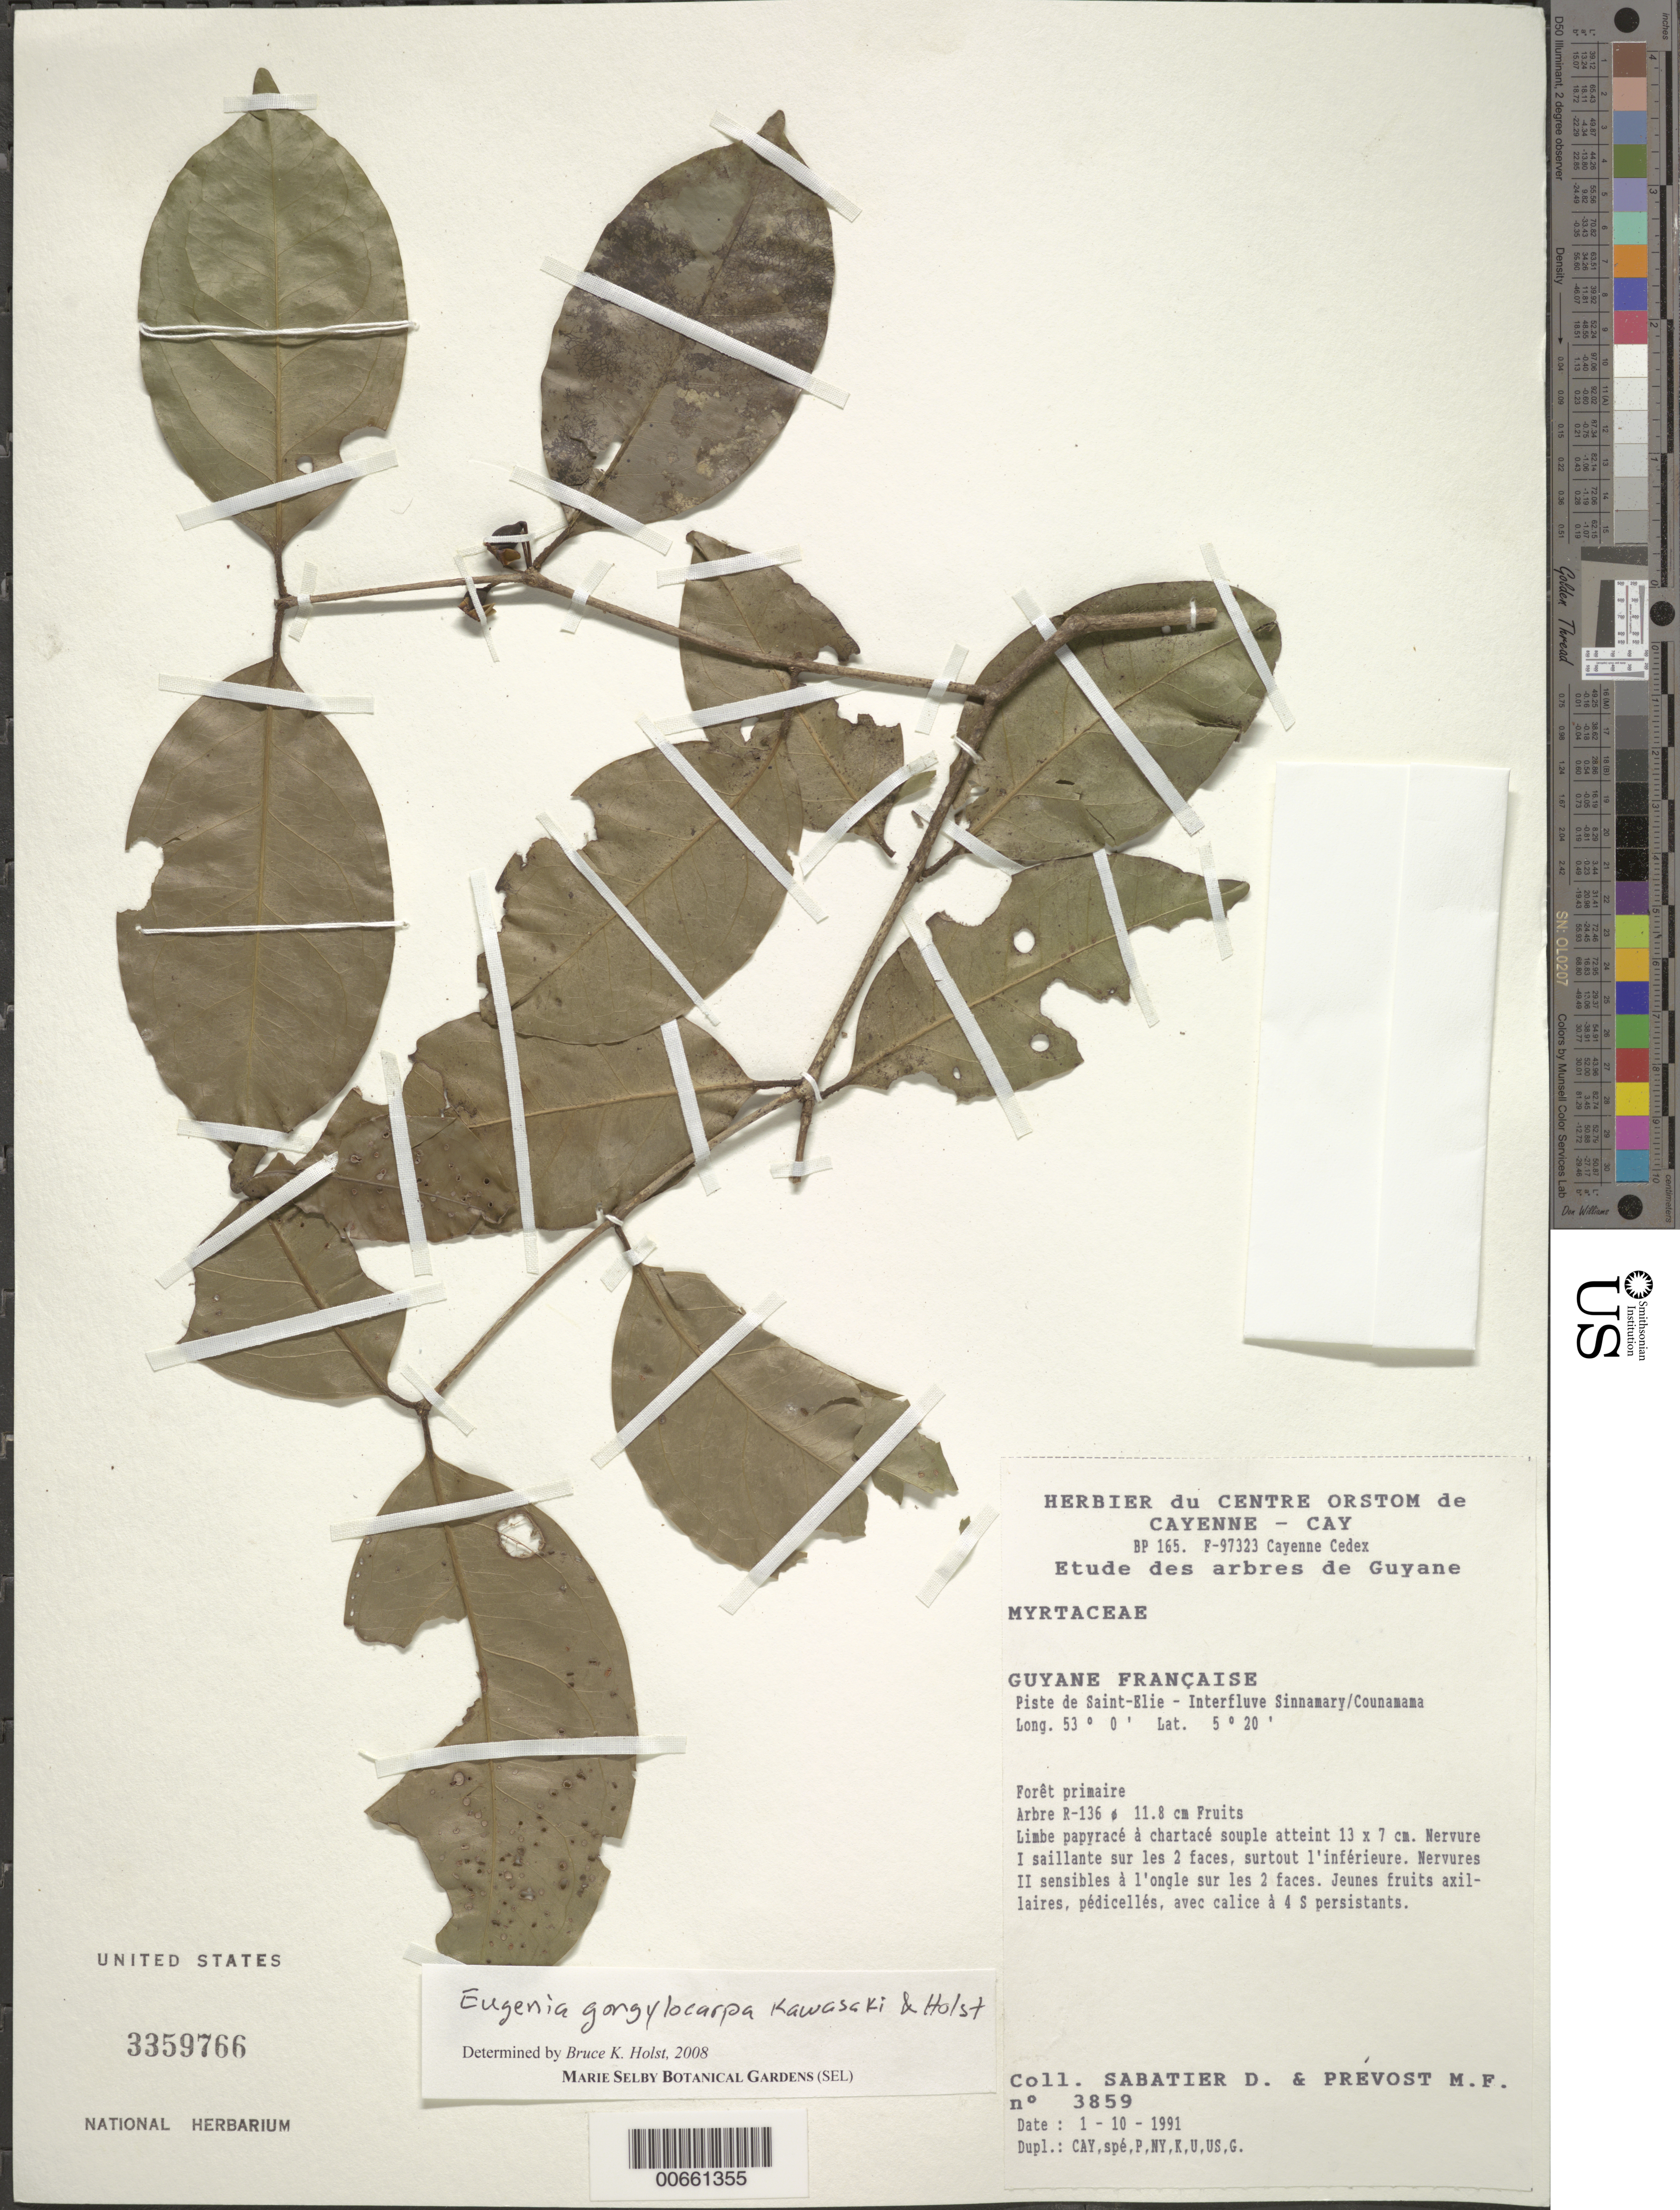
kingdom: Plantae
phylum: Tracheophyta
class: Magnoliopsida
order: Myrtales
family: Myrtaceae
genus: Eugenia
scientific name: Eugenia gongylocarpa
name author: M.L. Kawas. & B. Holst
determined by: Holst, Bruce K.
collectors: D. Sabatier & M.-F. Prévost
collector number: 3859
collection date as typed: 1-Oct-91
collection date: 1991-10-01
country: French Guiana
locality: Piste de Saint-Élie, interfleuve Sinnamary-Counamama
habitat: Primary forest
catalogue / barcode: US 3359766